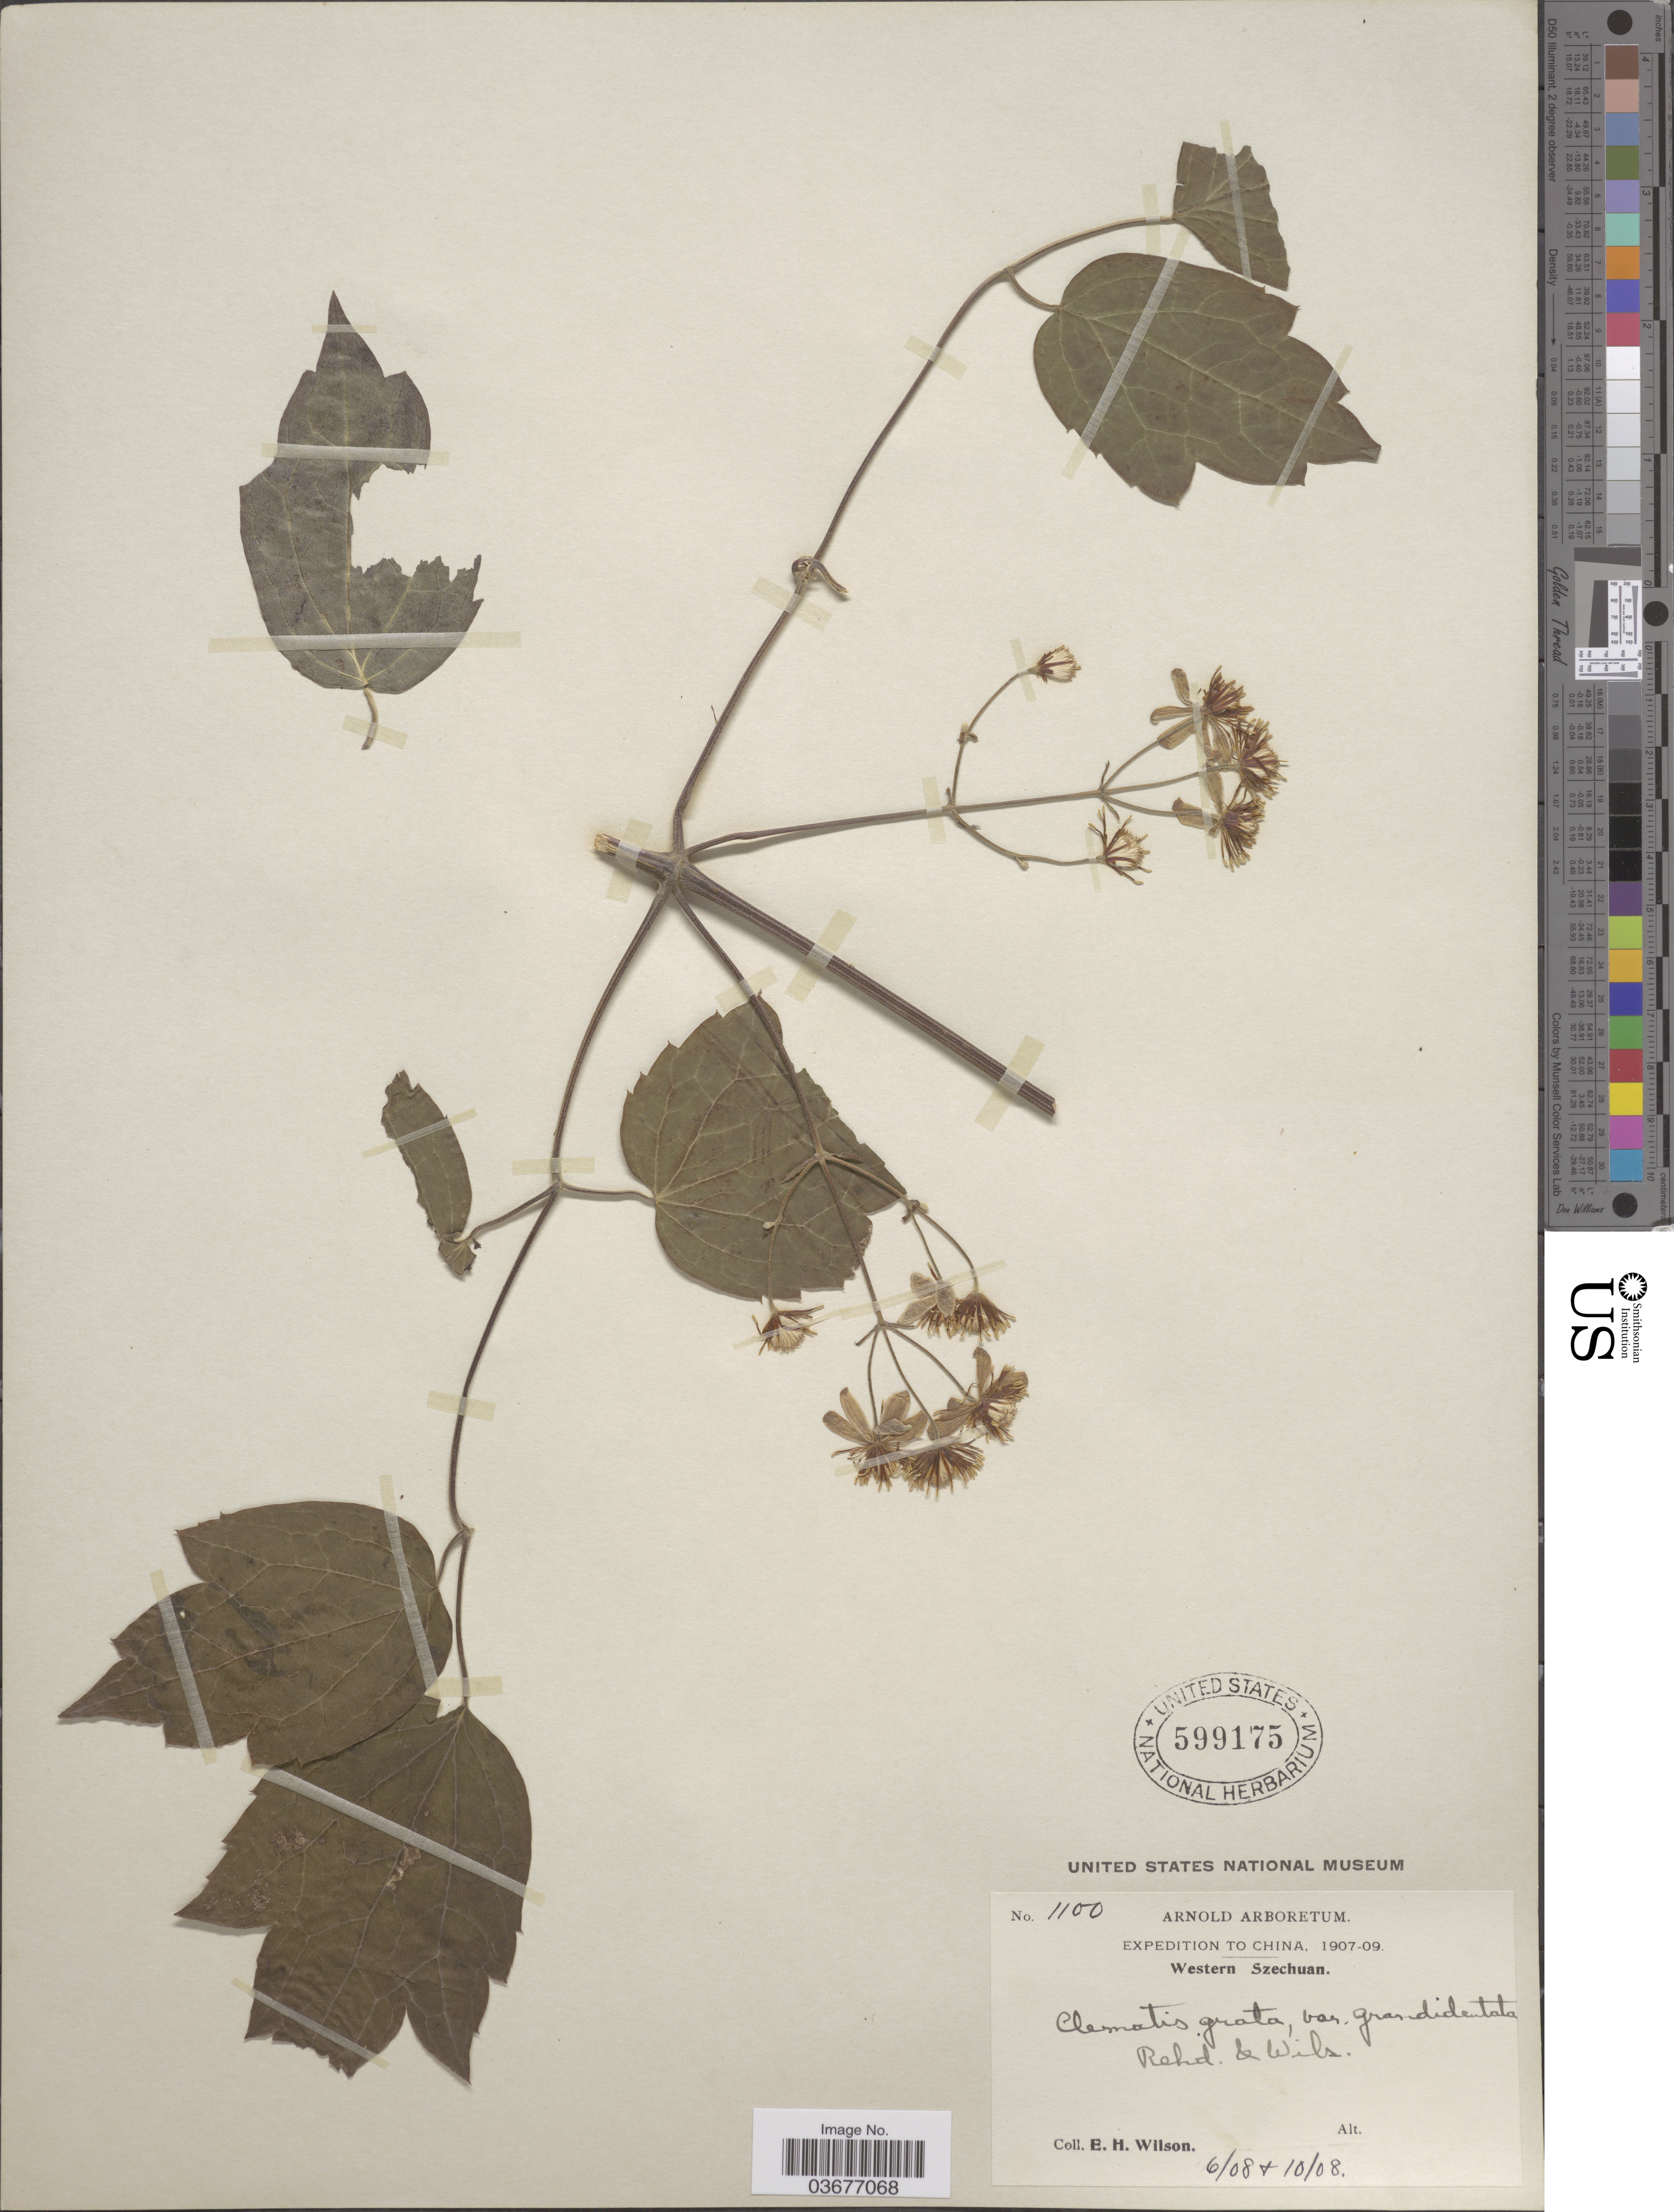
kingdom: Plantae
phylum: Tracheophyta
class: Magnoliopsida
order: Ranunculales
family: Ranunculaceae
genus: Clematis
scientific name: Clematis grata var. grandidentata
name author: Rehder & E.H. Wilson in Sarg.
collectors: E. Wilson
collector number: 1100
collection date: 1908-06/1908-10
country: China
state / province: Sichuan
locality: Western Szechuan.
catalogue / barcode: US 599175